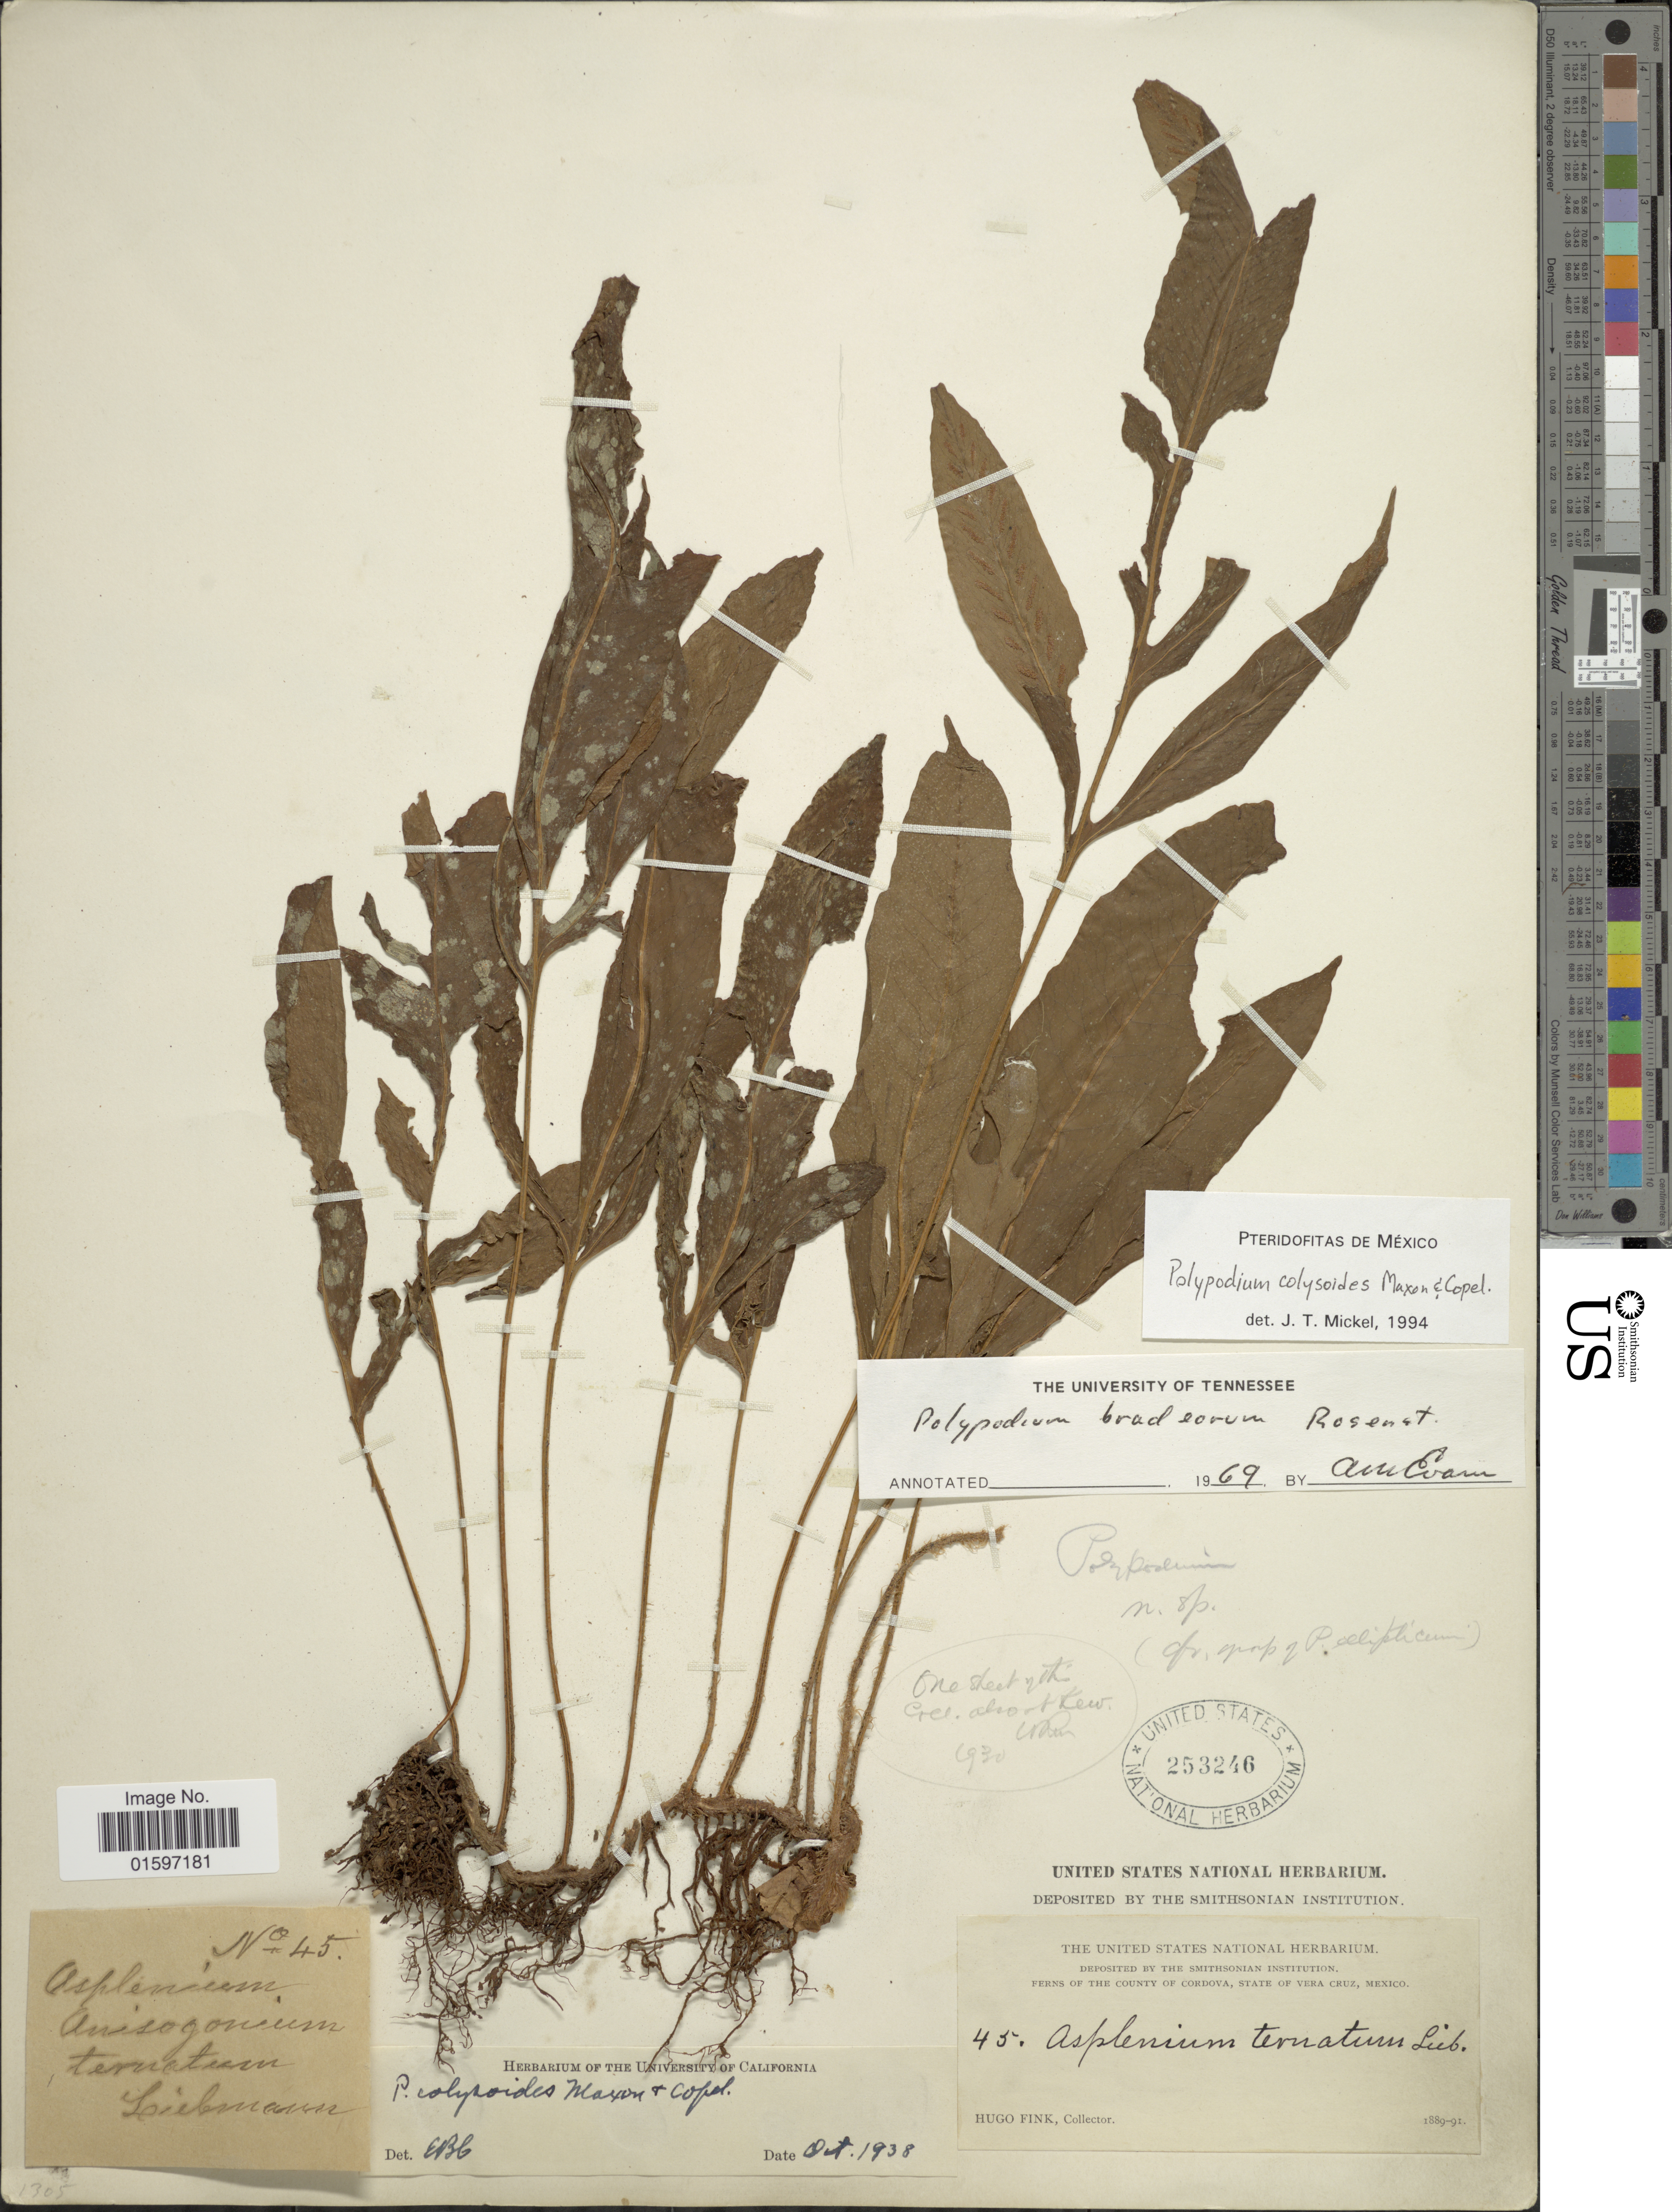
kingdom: Plantae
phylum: Tracheophyta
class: Polypodiopsida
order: Polypodiales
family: Polypodiaceae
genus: Pleopeltis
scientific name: Pleopeltis bradeorum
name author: (Rosenst.)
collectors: H. Fink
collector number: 45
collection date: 1889/1891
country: Mexico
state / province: Veracruz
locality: County of Cordova, state of Vera Cruz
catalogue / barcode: US 253246